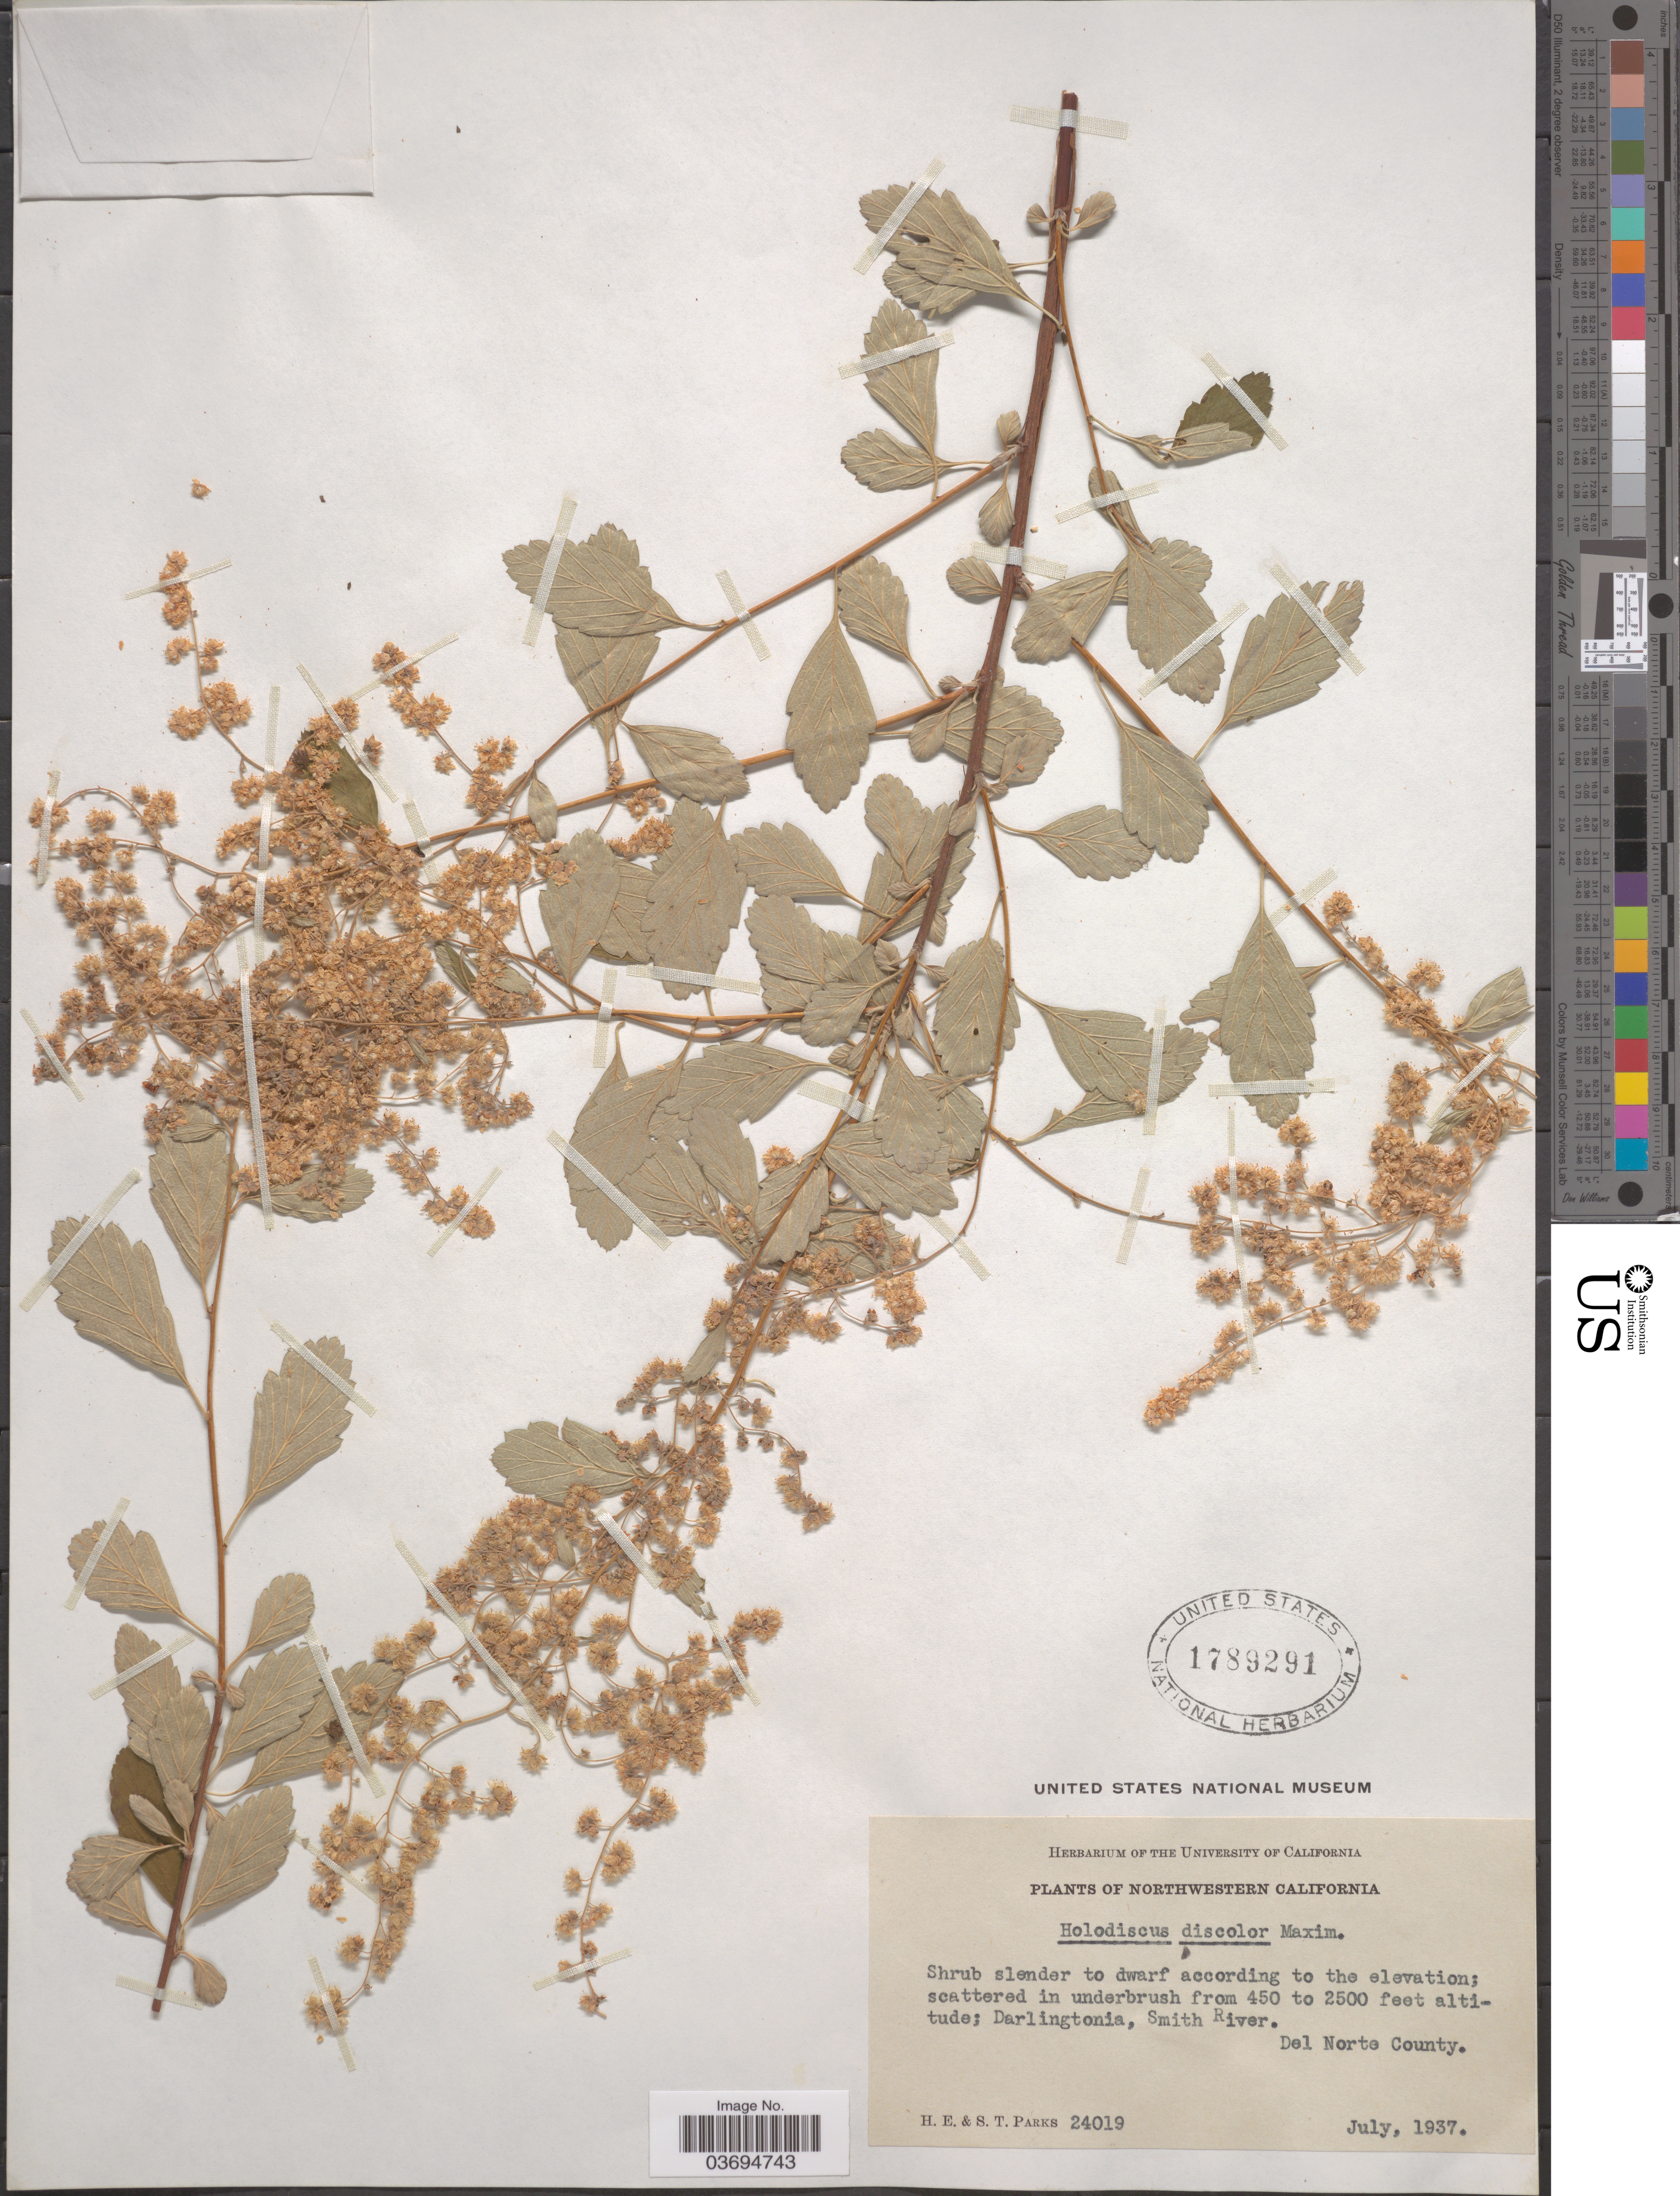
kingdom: Plantae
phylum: Tracheophyta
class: Magnoliopsida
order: Rosales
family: Rosaceae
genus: Holodiscus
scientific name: Holodiscus discolor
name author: (Pursh) Maxim.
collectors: H. E. Parks & S. Parks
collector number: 24019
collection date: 1937-07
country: United States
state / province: California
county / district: Del Norte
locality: Northwestern California. Darlingtonia, Smith River. Del Norte County.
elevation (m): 137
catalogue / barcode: US 1789291